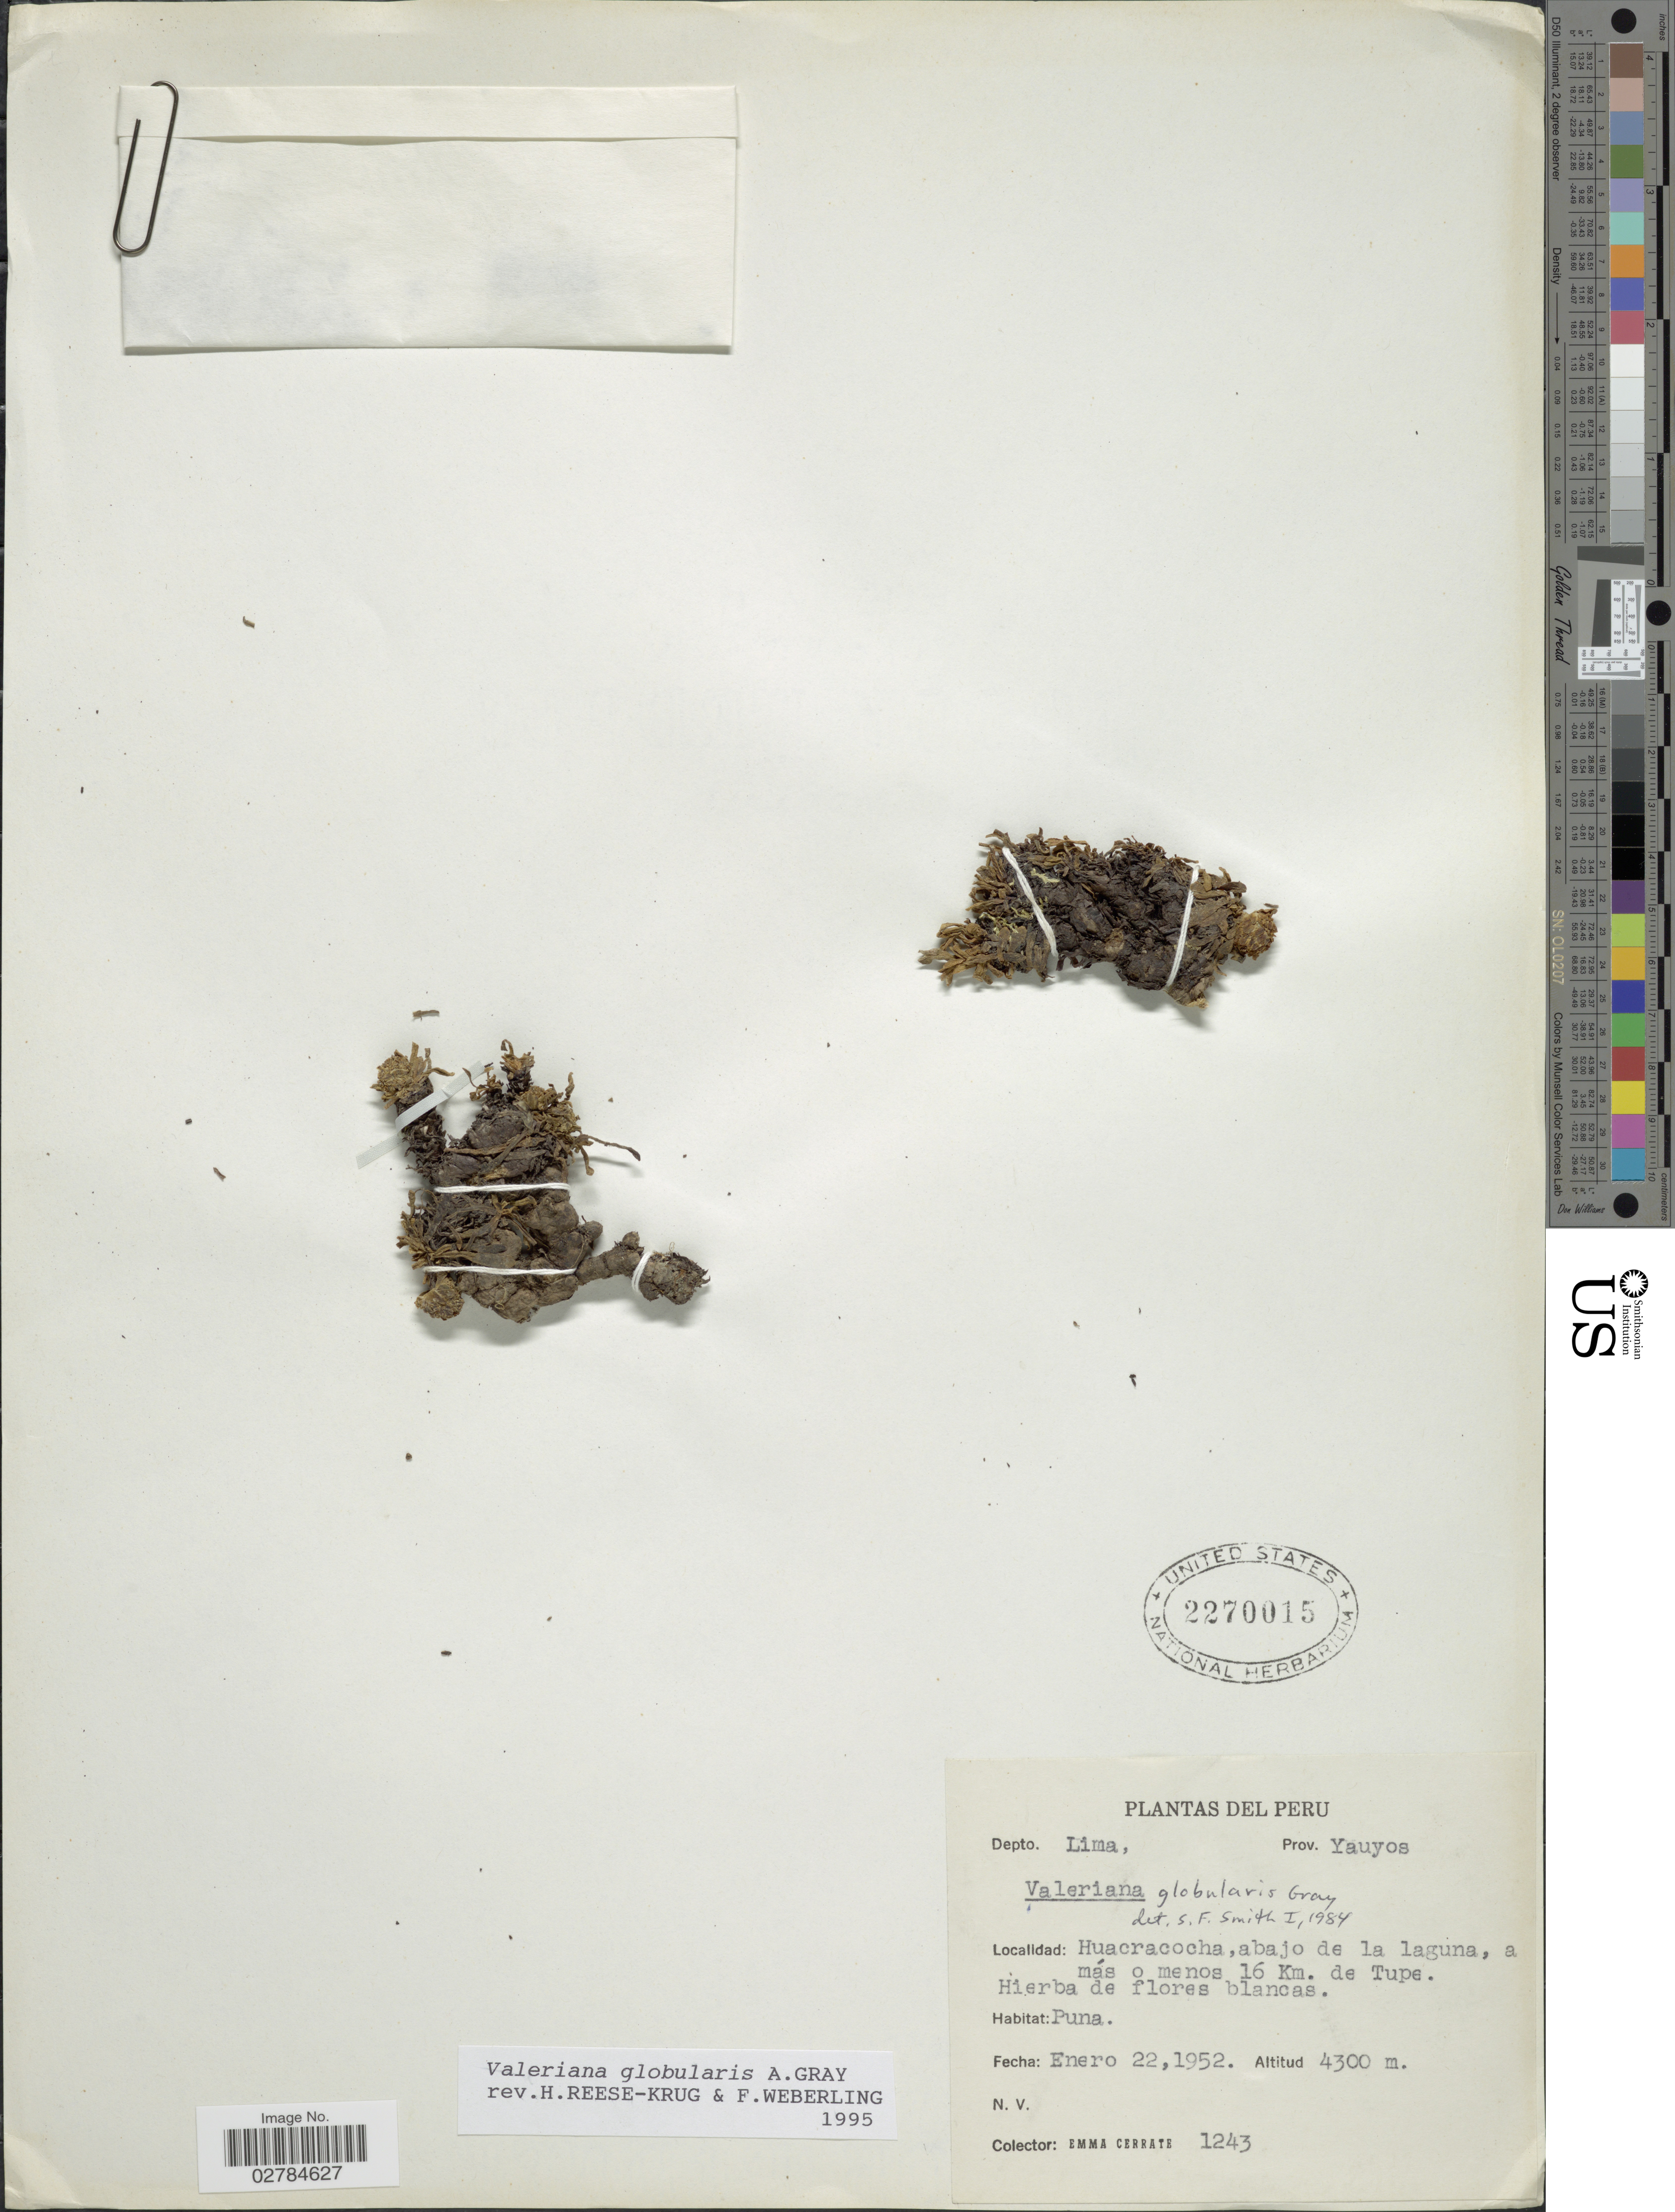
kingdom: Plantae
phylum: Tracheophyta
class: Magnoliopsida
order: Dipsacales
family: Caprifoliaceae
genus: Valeriana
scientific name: Valeriana globularis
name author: A. Gray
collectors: E. Cerrate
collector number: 1243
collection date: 1952-01-22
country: Peru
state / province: Lima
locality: Depto. Lima, Prov. Yauyos. Huacracocha, abajo de la laguna, a más o menos 16 Km. de Tupe.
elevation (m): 4300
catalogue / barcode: US 2270015